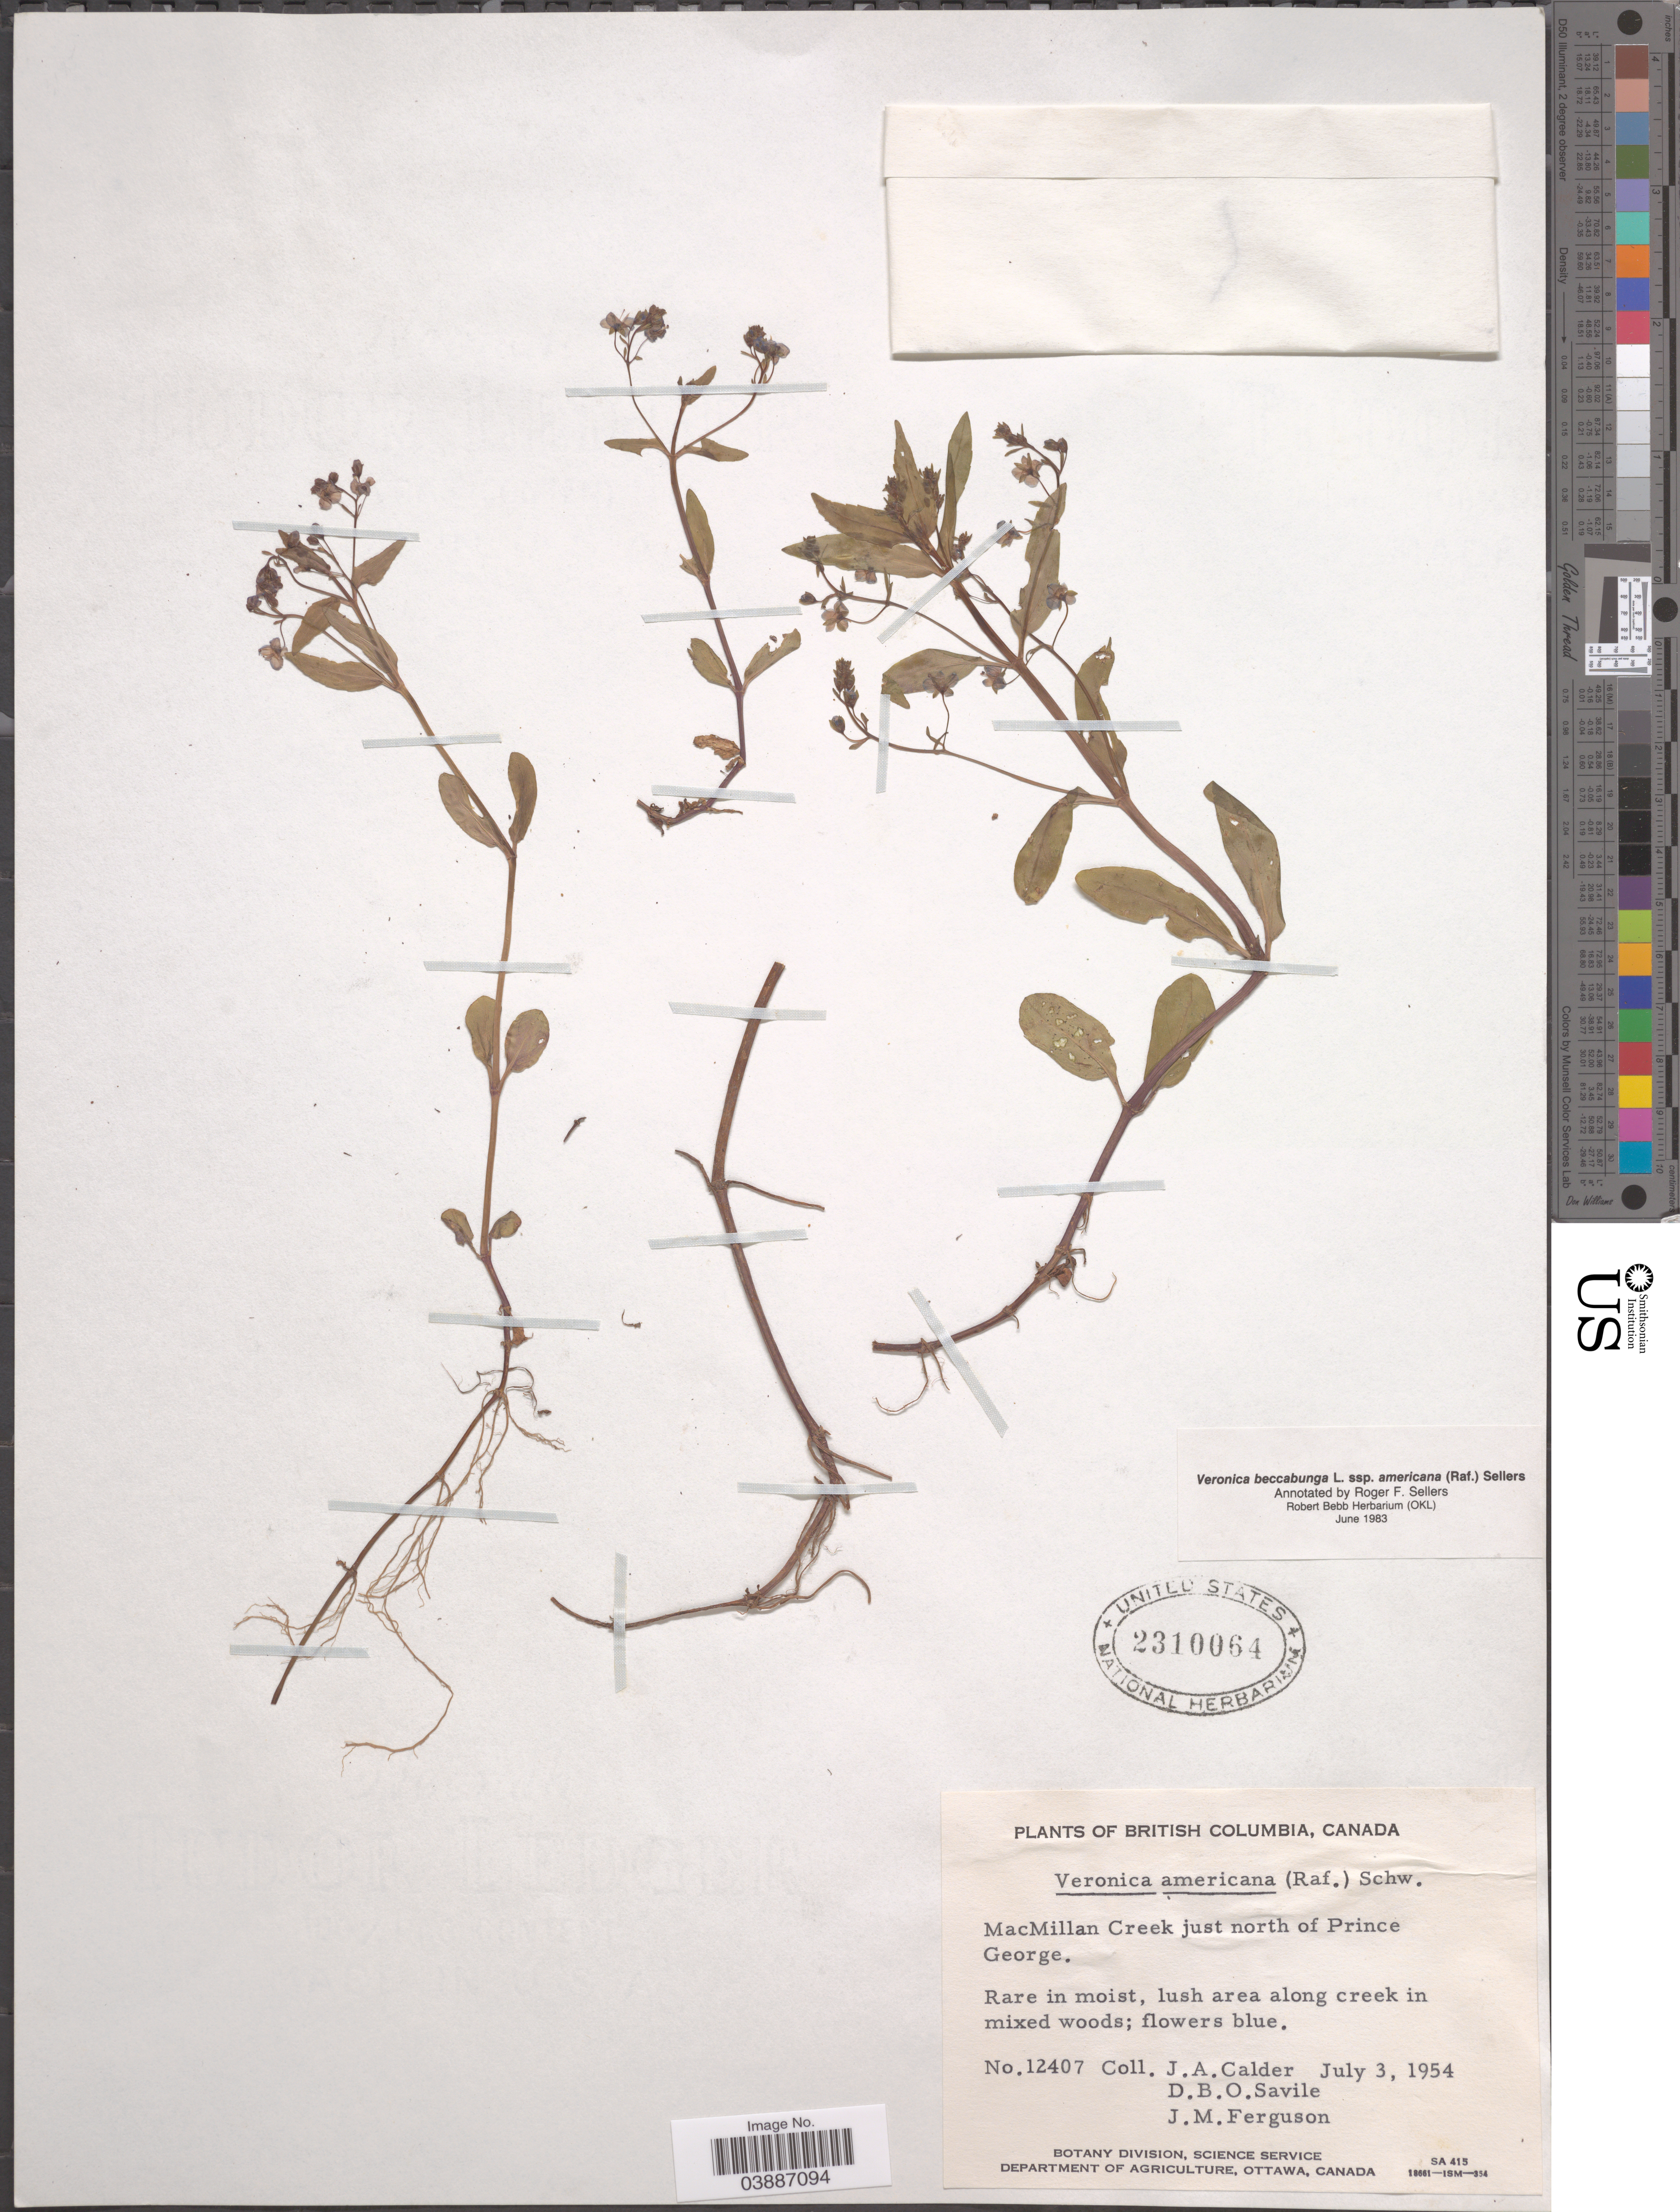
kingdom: Plantae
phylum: Tracheophyta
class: Magnoliopsida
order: Lamiales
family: Plantaginaceae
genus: Veronica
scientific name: Veronica beccabunga subsp. americana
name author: Raf.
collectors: J. A. Calder, D. Savile & J. M. Ferguson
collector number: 12407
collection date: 1954-07-03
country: Canada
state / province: British Columbia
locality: MacMillan Creek just north of Prince George.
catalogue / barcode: US 2310064